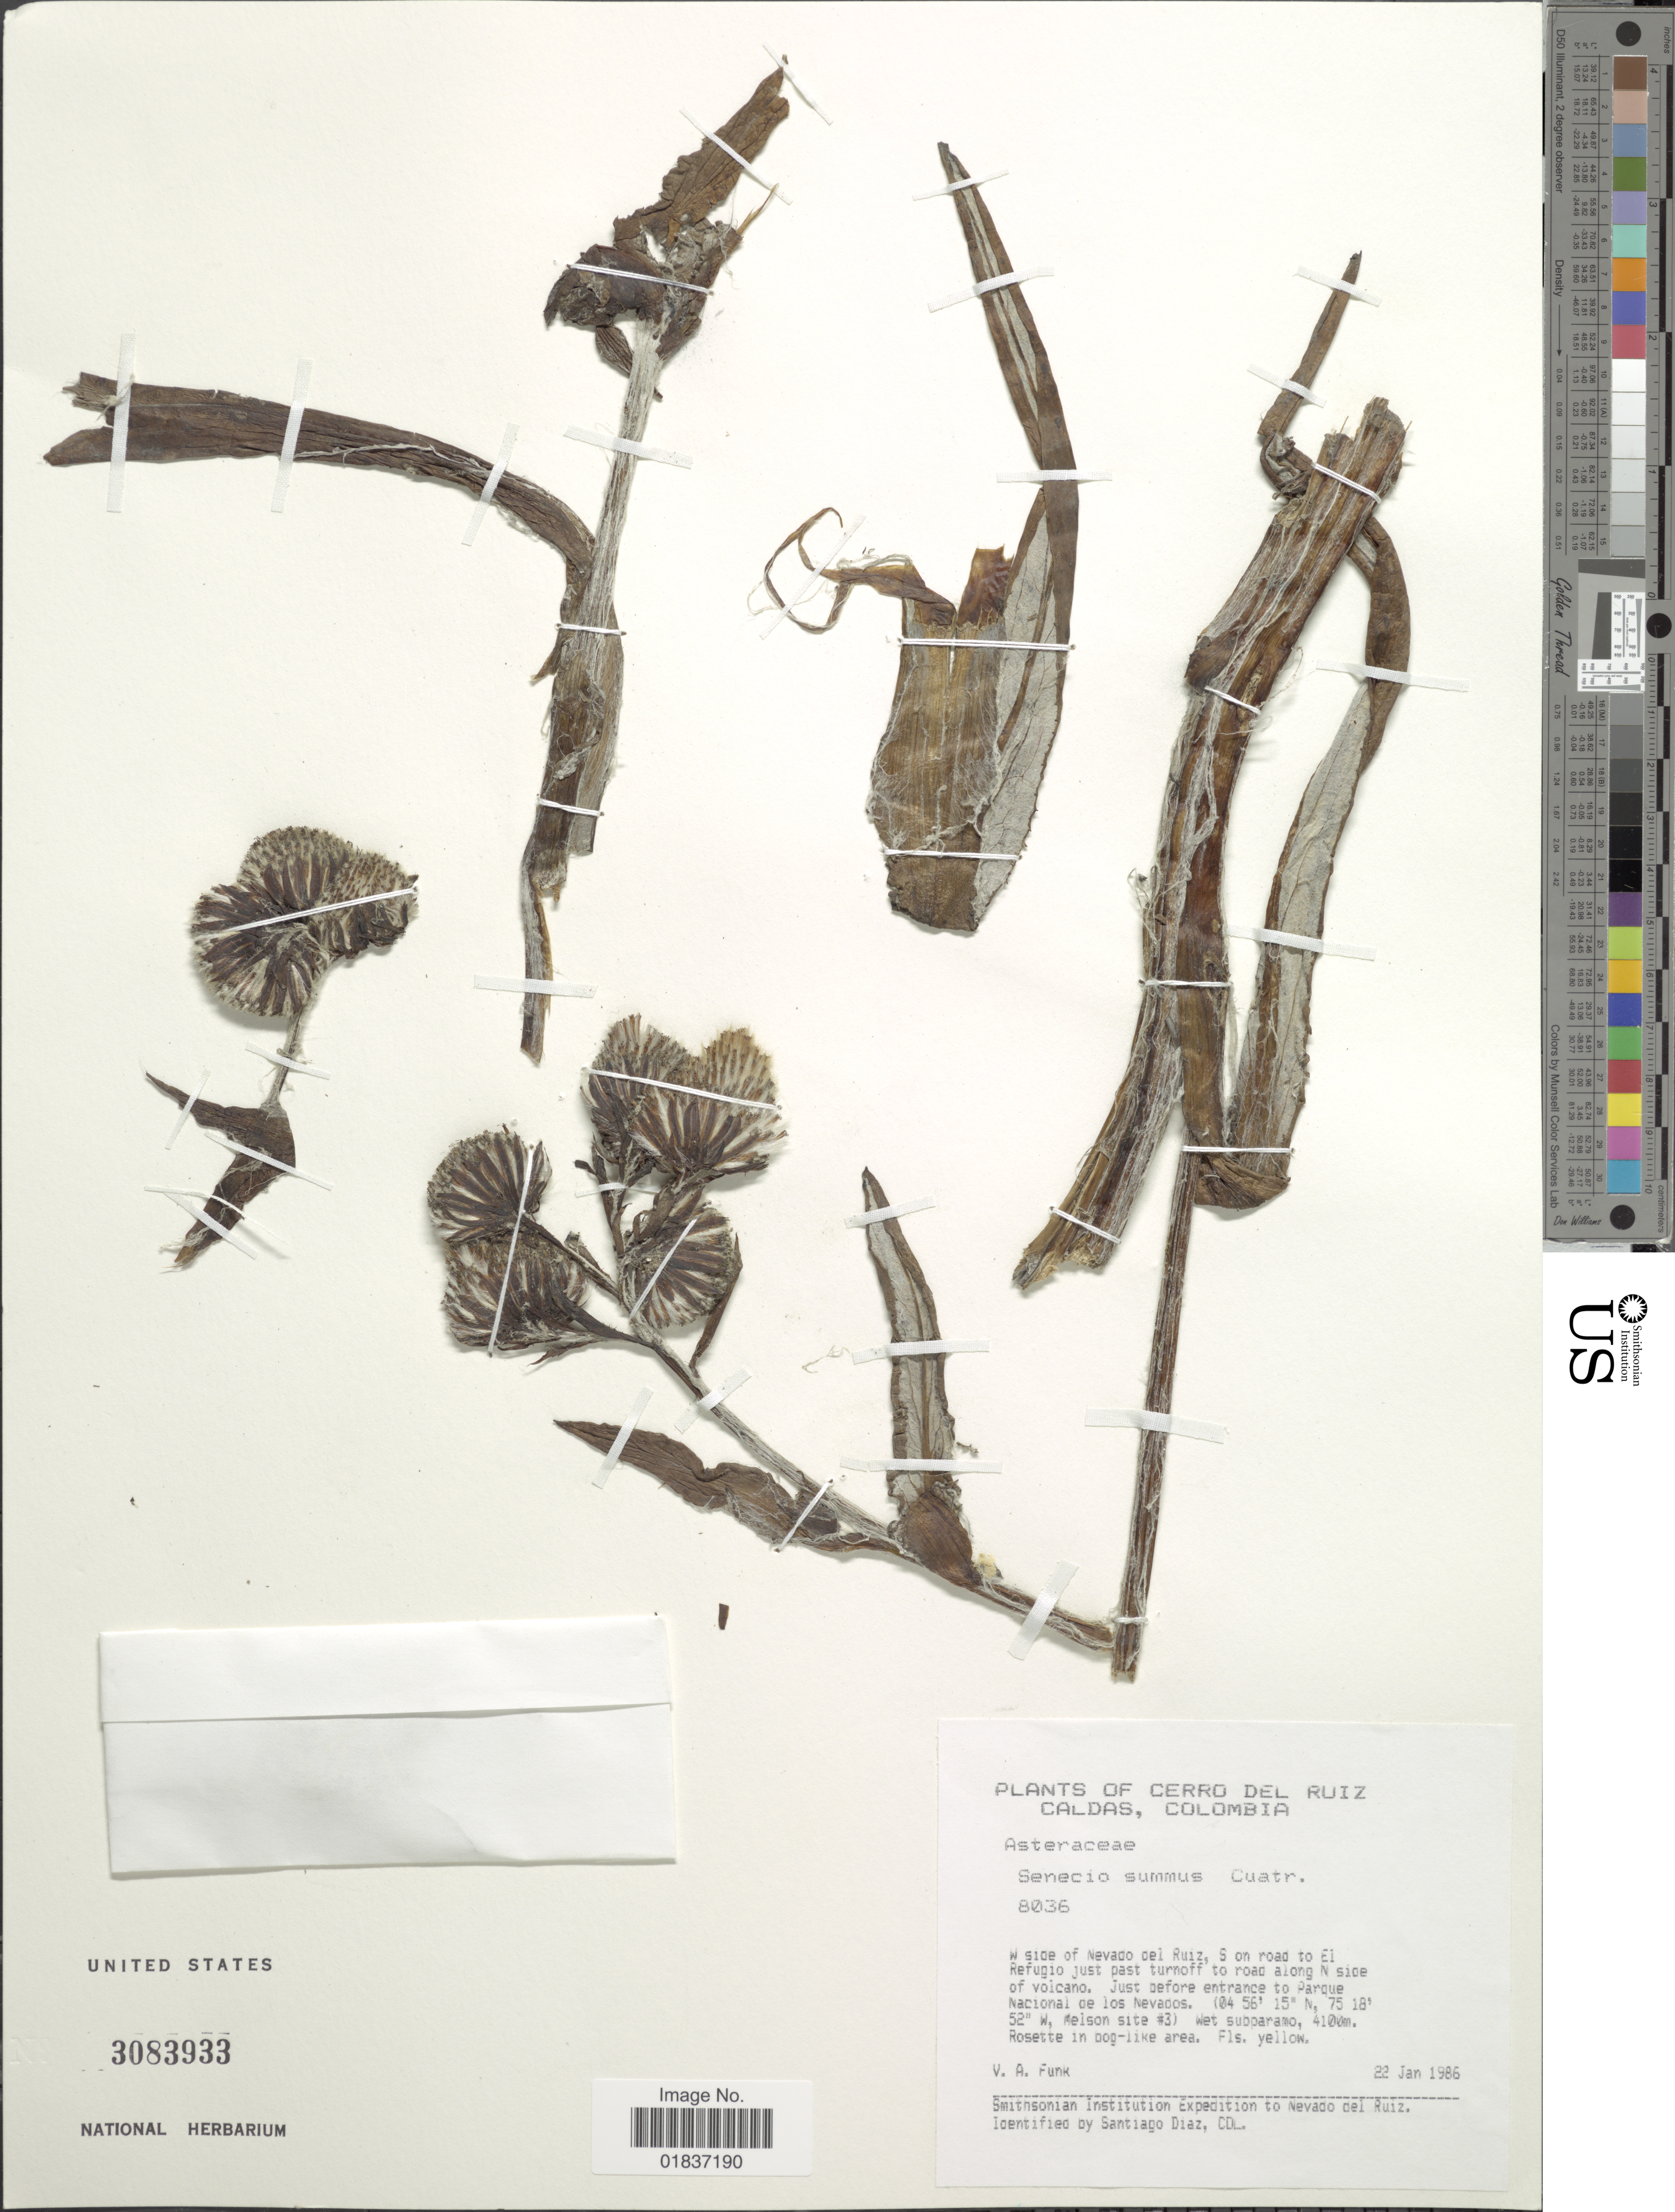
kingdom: Plantae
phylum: Tracheophyta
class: Magnoliopsida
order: Asterales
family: Asteraceae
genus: Senecio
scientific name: Senecio culcitioides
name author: Sch. Bip.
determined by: Salomon, Luciana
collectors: V. Funk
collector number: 8036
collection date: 1986-01-22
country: Colombia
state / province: Caldas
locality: Cerro del Ruiz. Caldas. W. side of Nevado del Ruiz, S on road to El Refugio just past turnoff to road along N side of volcano. Just begore entrance to Parque Nacional de los Nevados.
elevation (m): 4100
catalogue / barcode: US 3083933